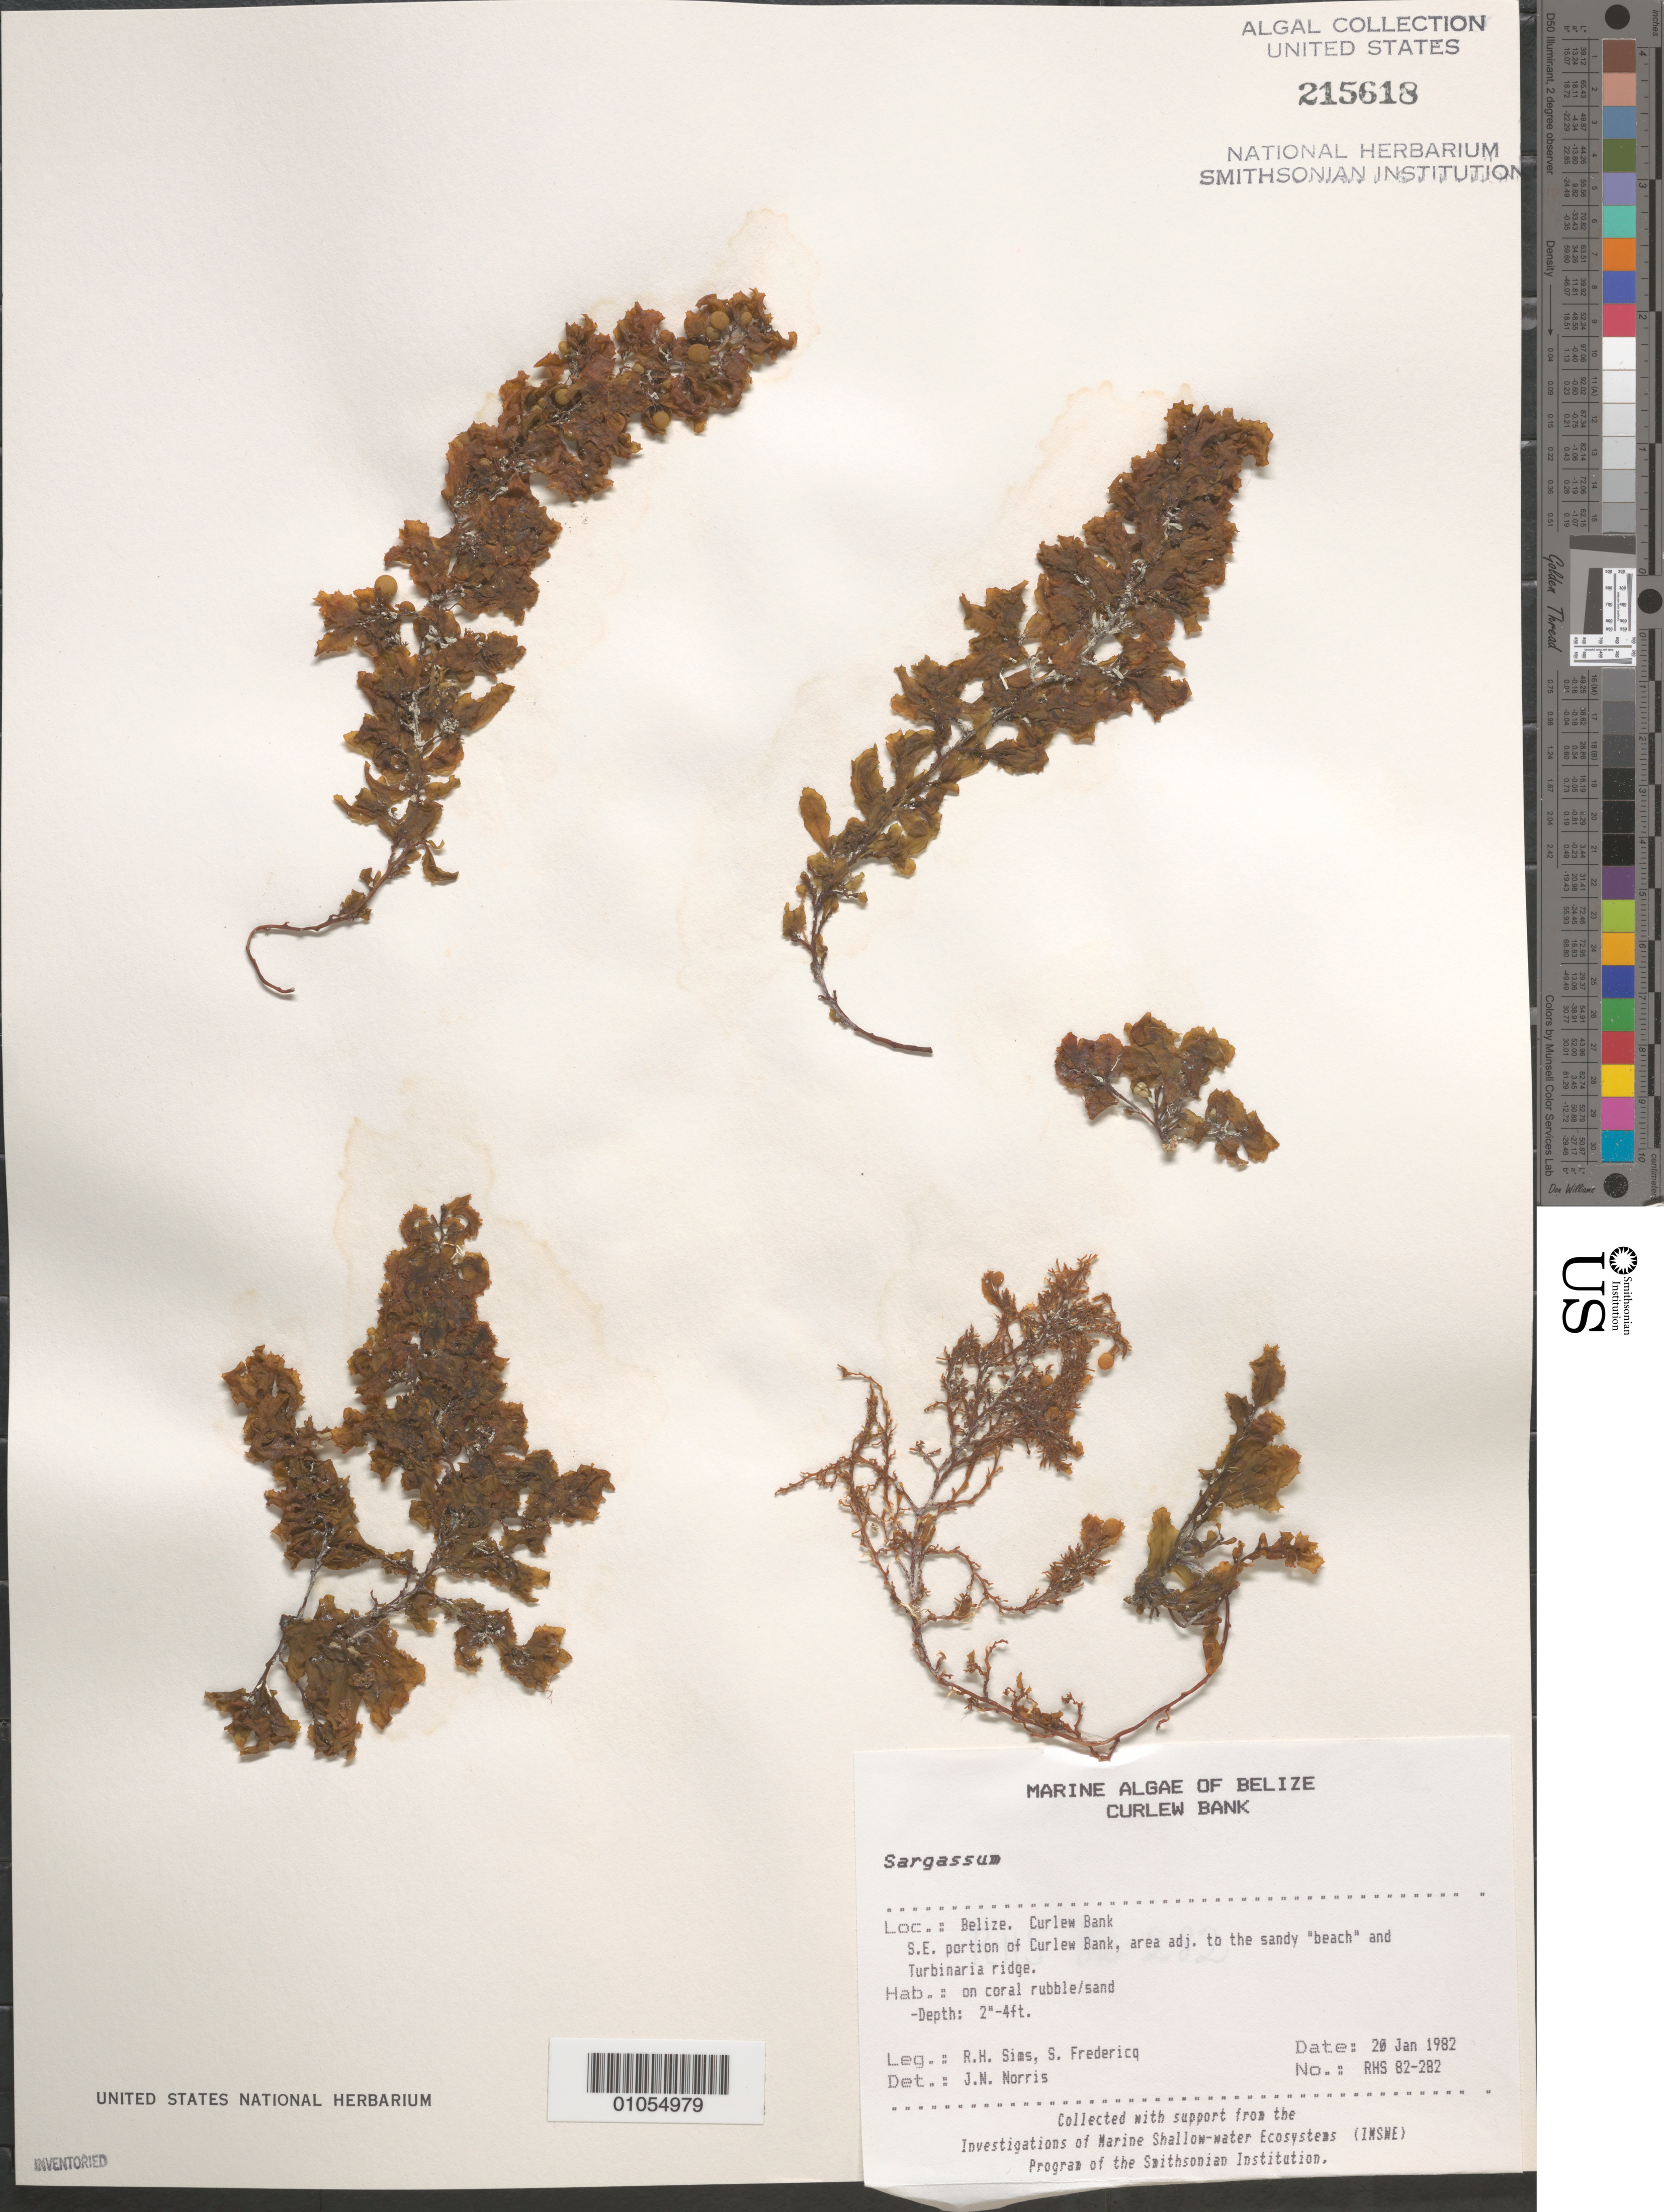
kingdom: Chromista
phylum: Ochrophyta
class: Phaeophyceae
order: Fucales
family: Sargassaceae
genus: Sargassum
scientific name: Sargassum sp.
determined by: Norris, James N.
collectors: R. H. Sims & S. Fredericq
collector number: RHS 82-282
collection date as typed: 20 Jan 1982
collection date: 1982-01-20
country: Belize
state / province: Stann Creek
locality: Curlew Bank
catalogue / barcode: US 215618